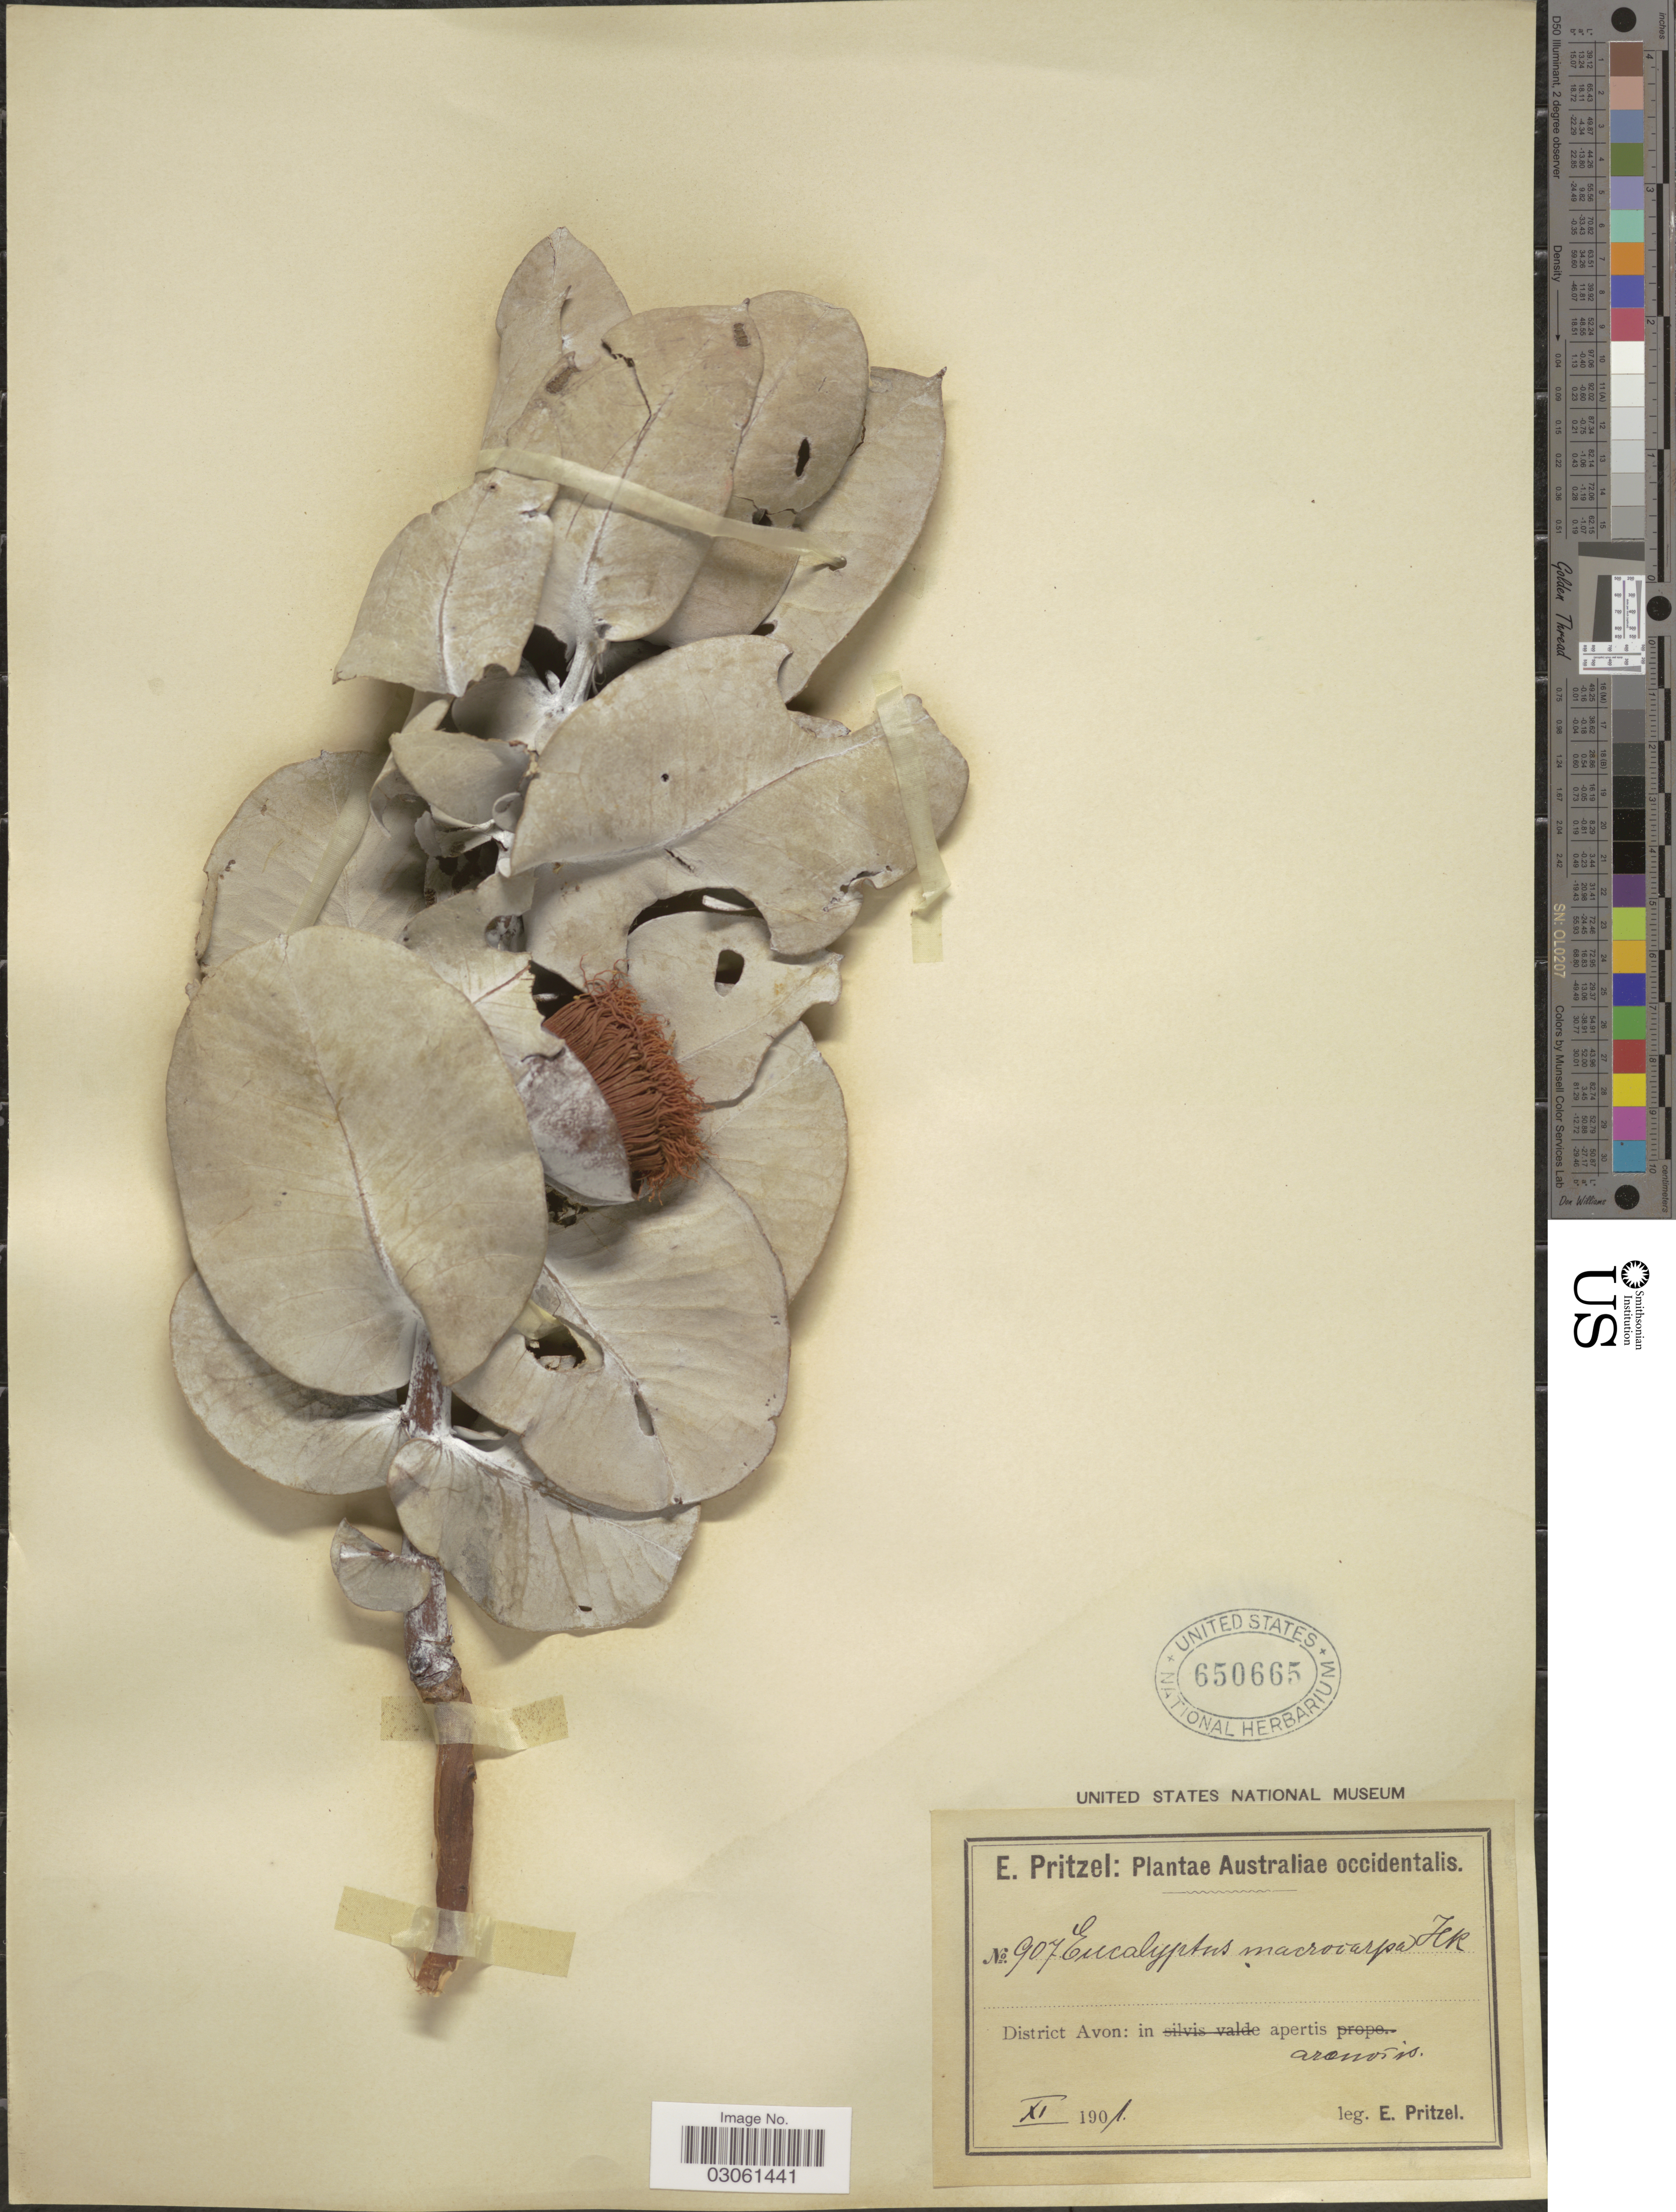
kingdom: Plantae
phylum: Tracheophyta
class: Magnoliopsida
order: Myrtales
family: Myrtaceae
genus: Eucalyptus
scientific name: Eucalyptus macrocarpa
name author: Hook.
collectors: E. G. Pritzel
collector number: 907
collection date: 1901-11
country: Australia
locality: Australiae occidentalis. District Avon.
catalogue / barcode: US 650665